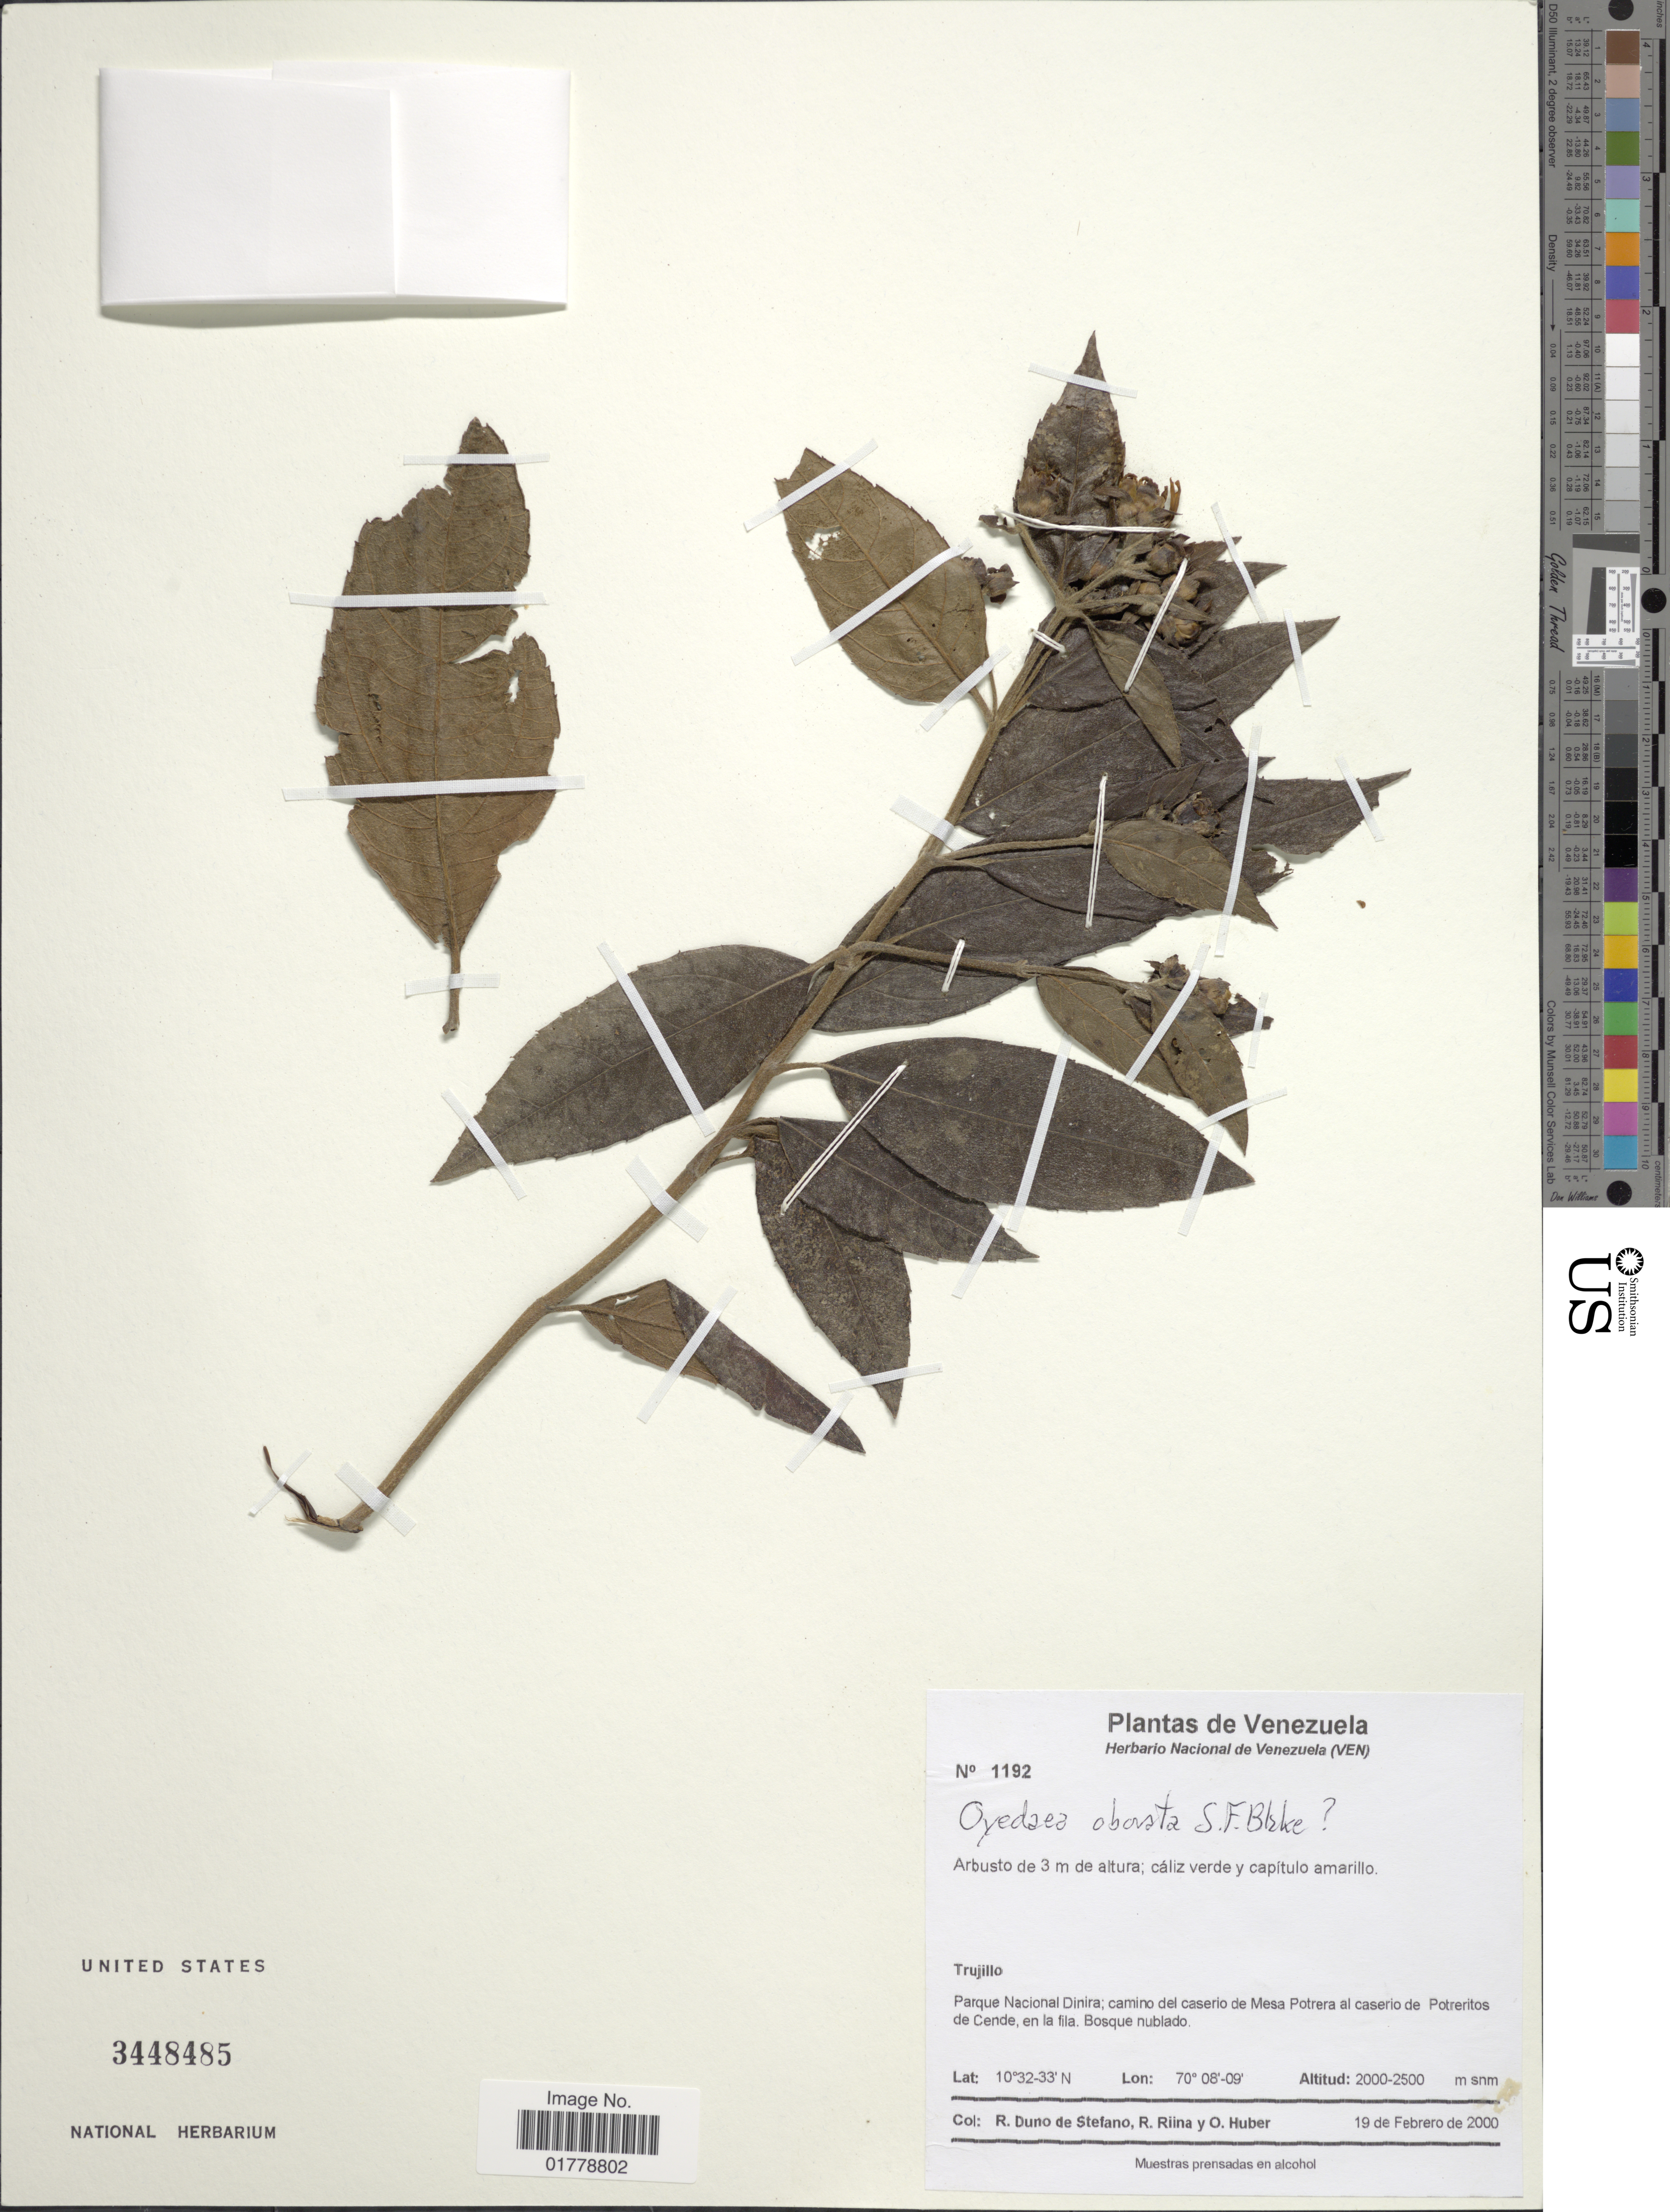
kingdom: Plantae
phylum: Tracheophyta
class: Magnoliopsida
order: Asterales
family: Asteraceae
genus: Oyedaea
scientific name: Oyedaea obovata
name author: S.F. Blake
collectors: R. Duno de Stefano, R. Riina & O. Huber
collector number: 1192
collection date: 2000-02-19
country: Venezuela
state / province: Trujillo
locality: Trujillo. Parque Nacional Dinira; camino del casero de Mesa Potrera al caserio de Potreritos de Cende, en la fila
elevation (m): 2000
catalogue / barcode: US 3448485